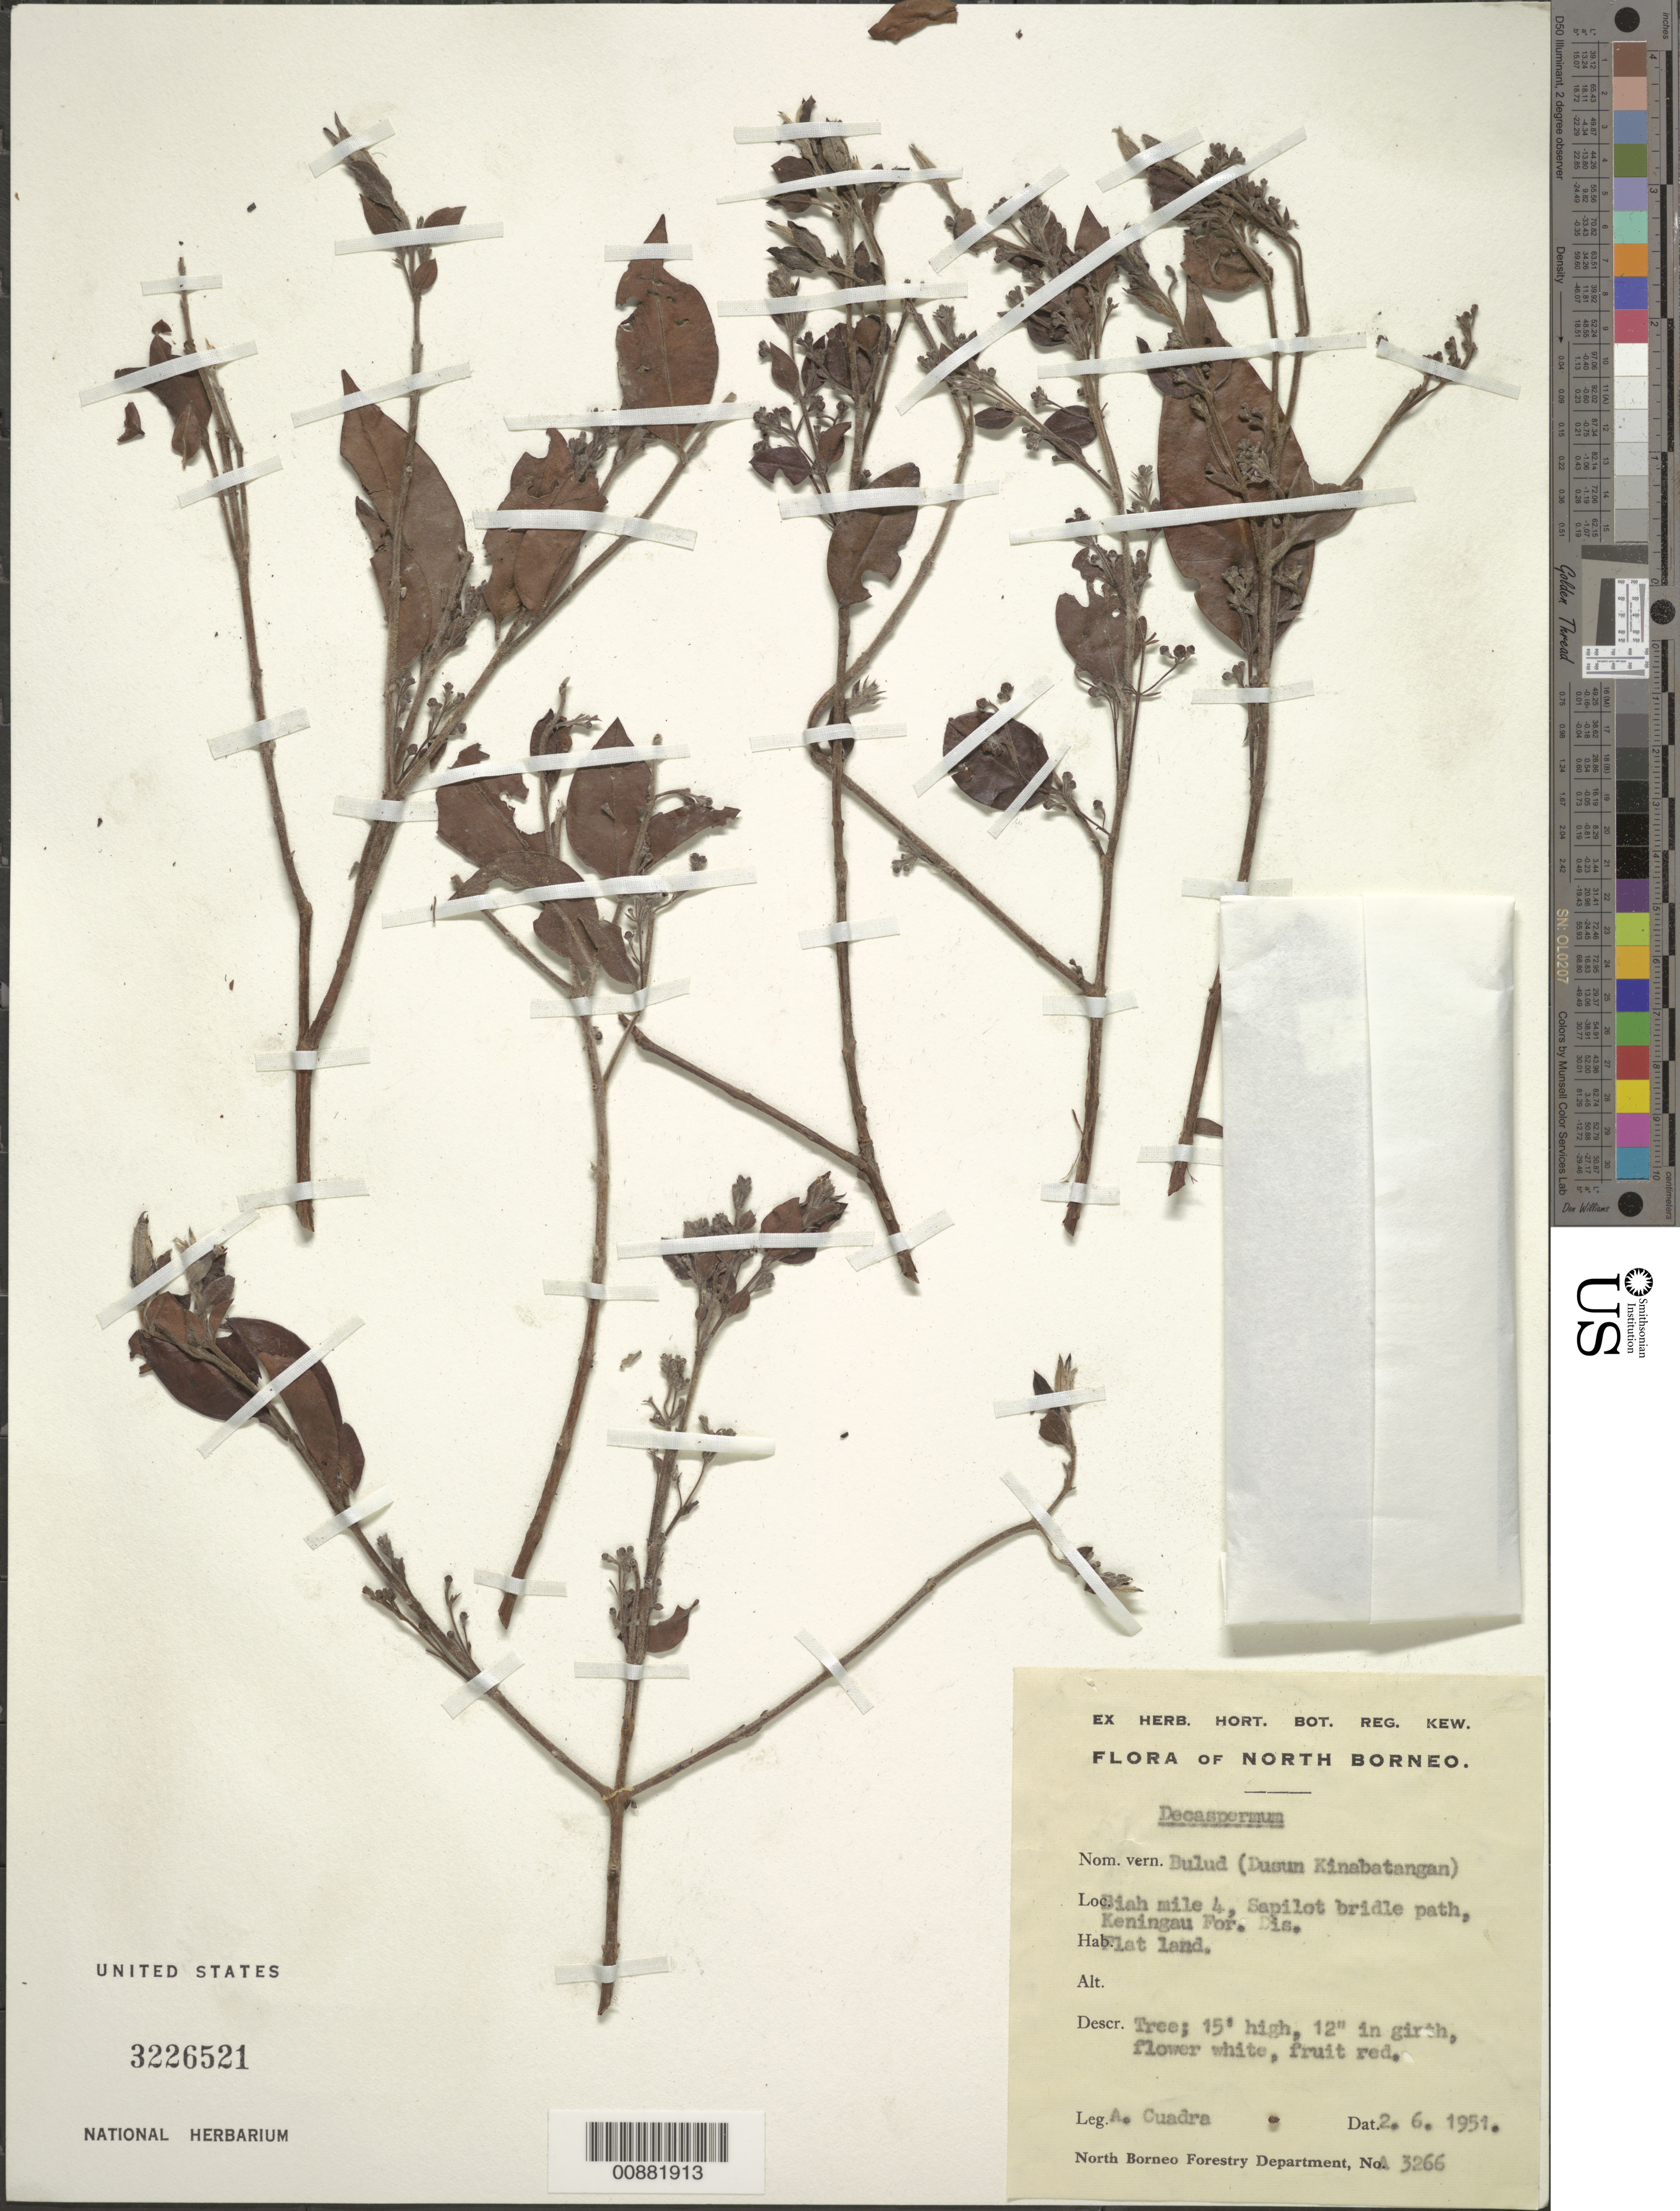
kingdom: Plantae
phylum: Tracheophyta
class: Magnoliopsida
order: Myrtales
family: Myrtaceae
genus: Decaspermum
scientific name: Decaspermum sp.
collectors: A. Cuadra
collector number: A 3266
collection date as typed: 02 Jun 1951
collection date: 1951-06-02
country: Indonesia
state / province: Kalimantan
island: Borneo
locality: Biah mile 4, Sapilot bridle path, Keningau For. Dis.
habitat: Flat land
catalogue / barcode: US 3226521